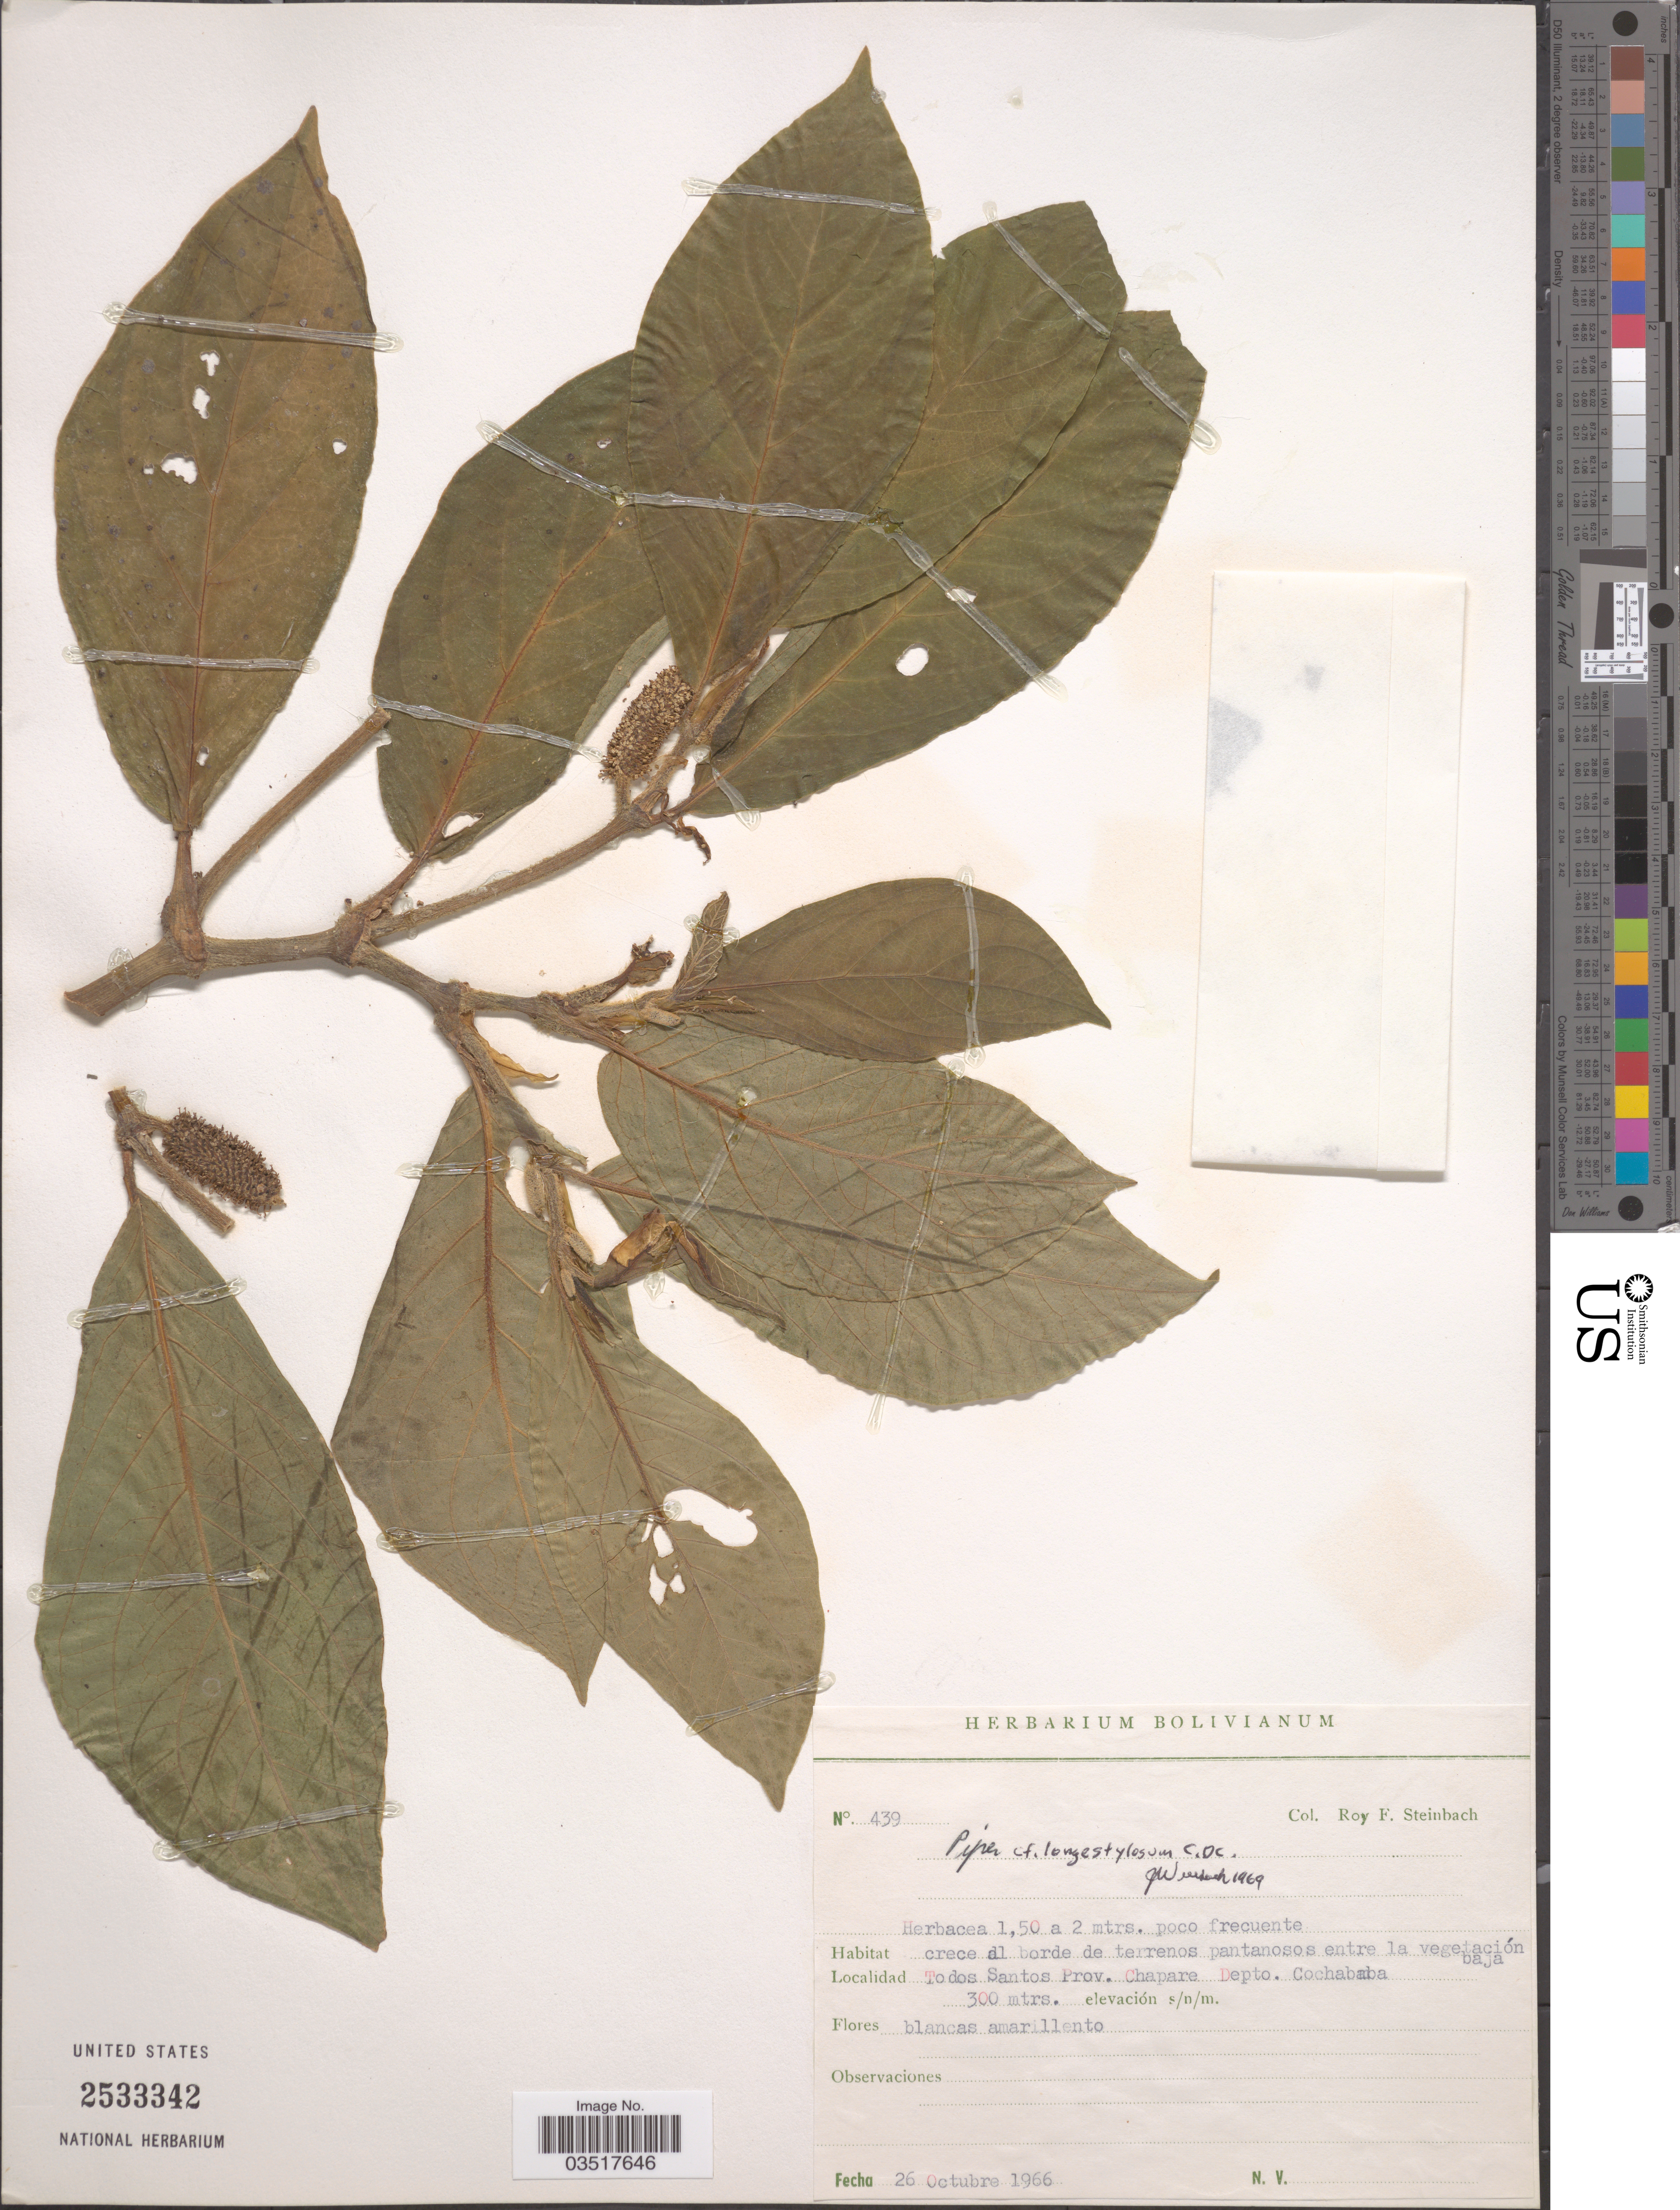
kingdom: Plantae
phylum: Tracheophyta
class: Magnoliopsida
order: Piperales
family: Piperaceae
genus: Piper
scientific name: Piper longistylosum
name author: DC.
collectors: R. F. Steinbach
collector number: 439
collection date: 1966-10-26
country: Bolivia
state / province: Cochabamba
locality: Todos Santos Prov. Chapare Depto. Cochabamba.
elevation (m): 300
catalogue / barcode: US 2533342